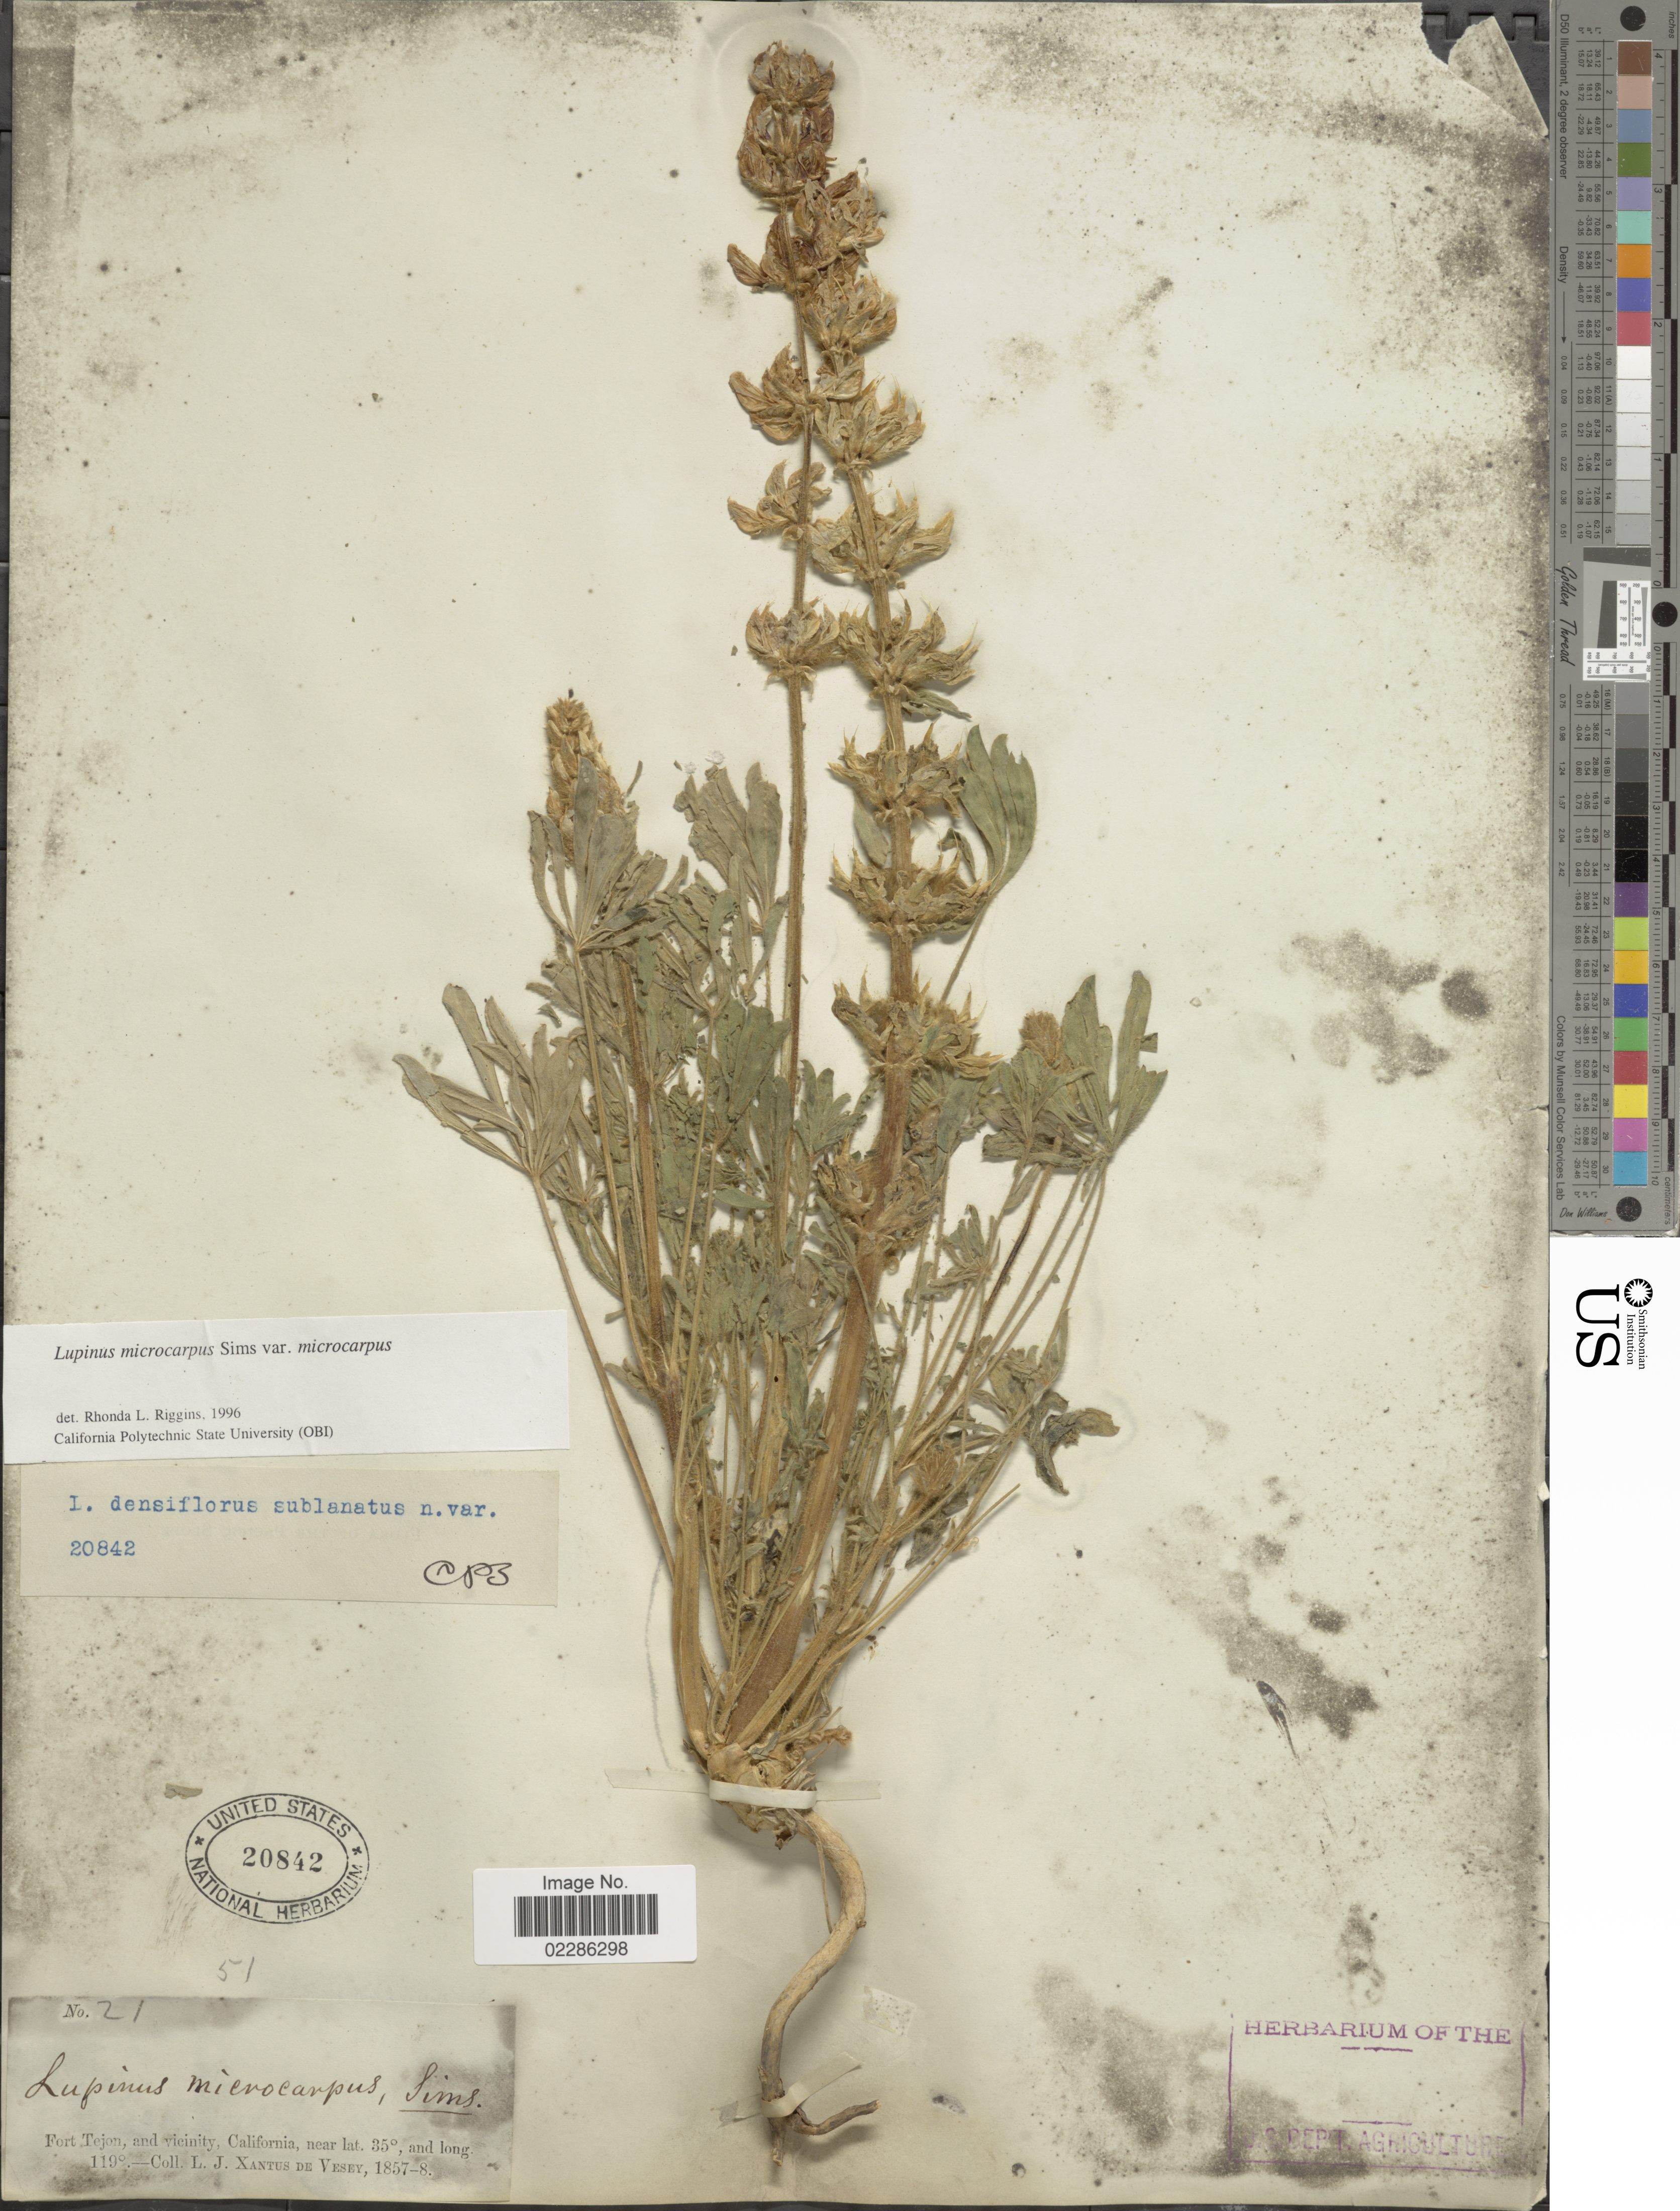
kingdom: Plantae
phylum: Tracheophyta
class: Magnoliopsida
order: Fabales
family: Fabaceae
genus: Lupinus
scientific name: Lupinus microcarpus var. microcarpus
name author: Sims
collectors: L. Xantus de Vesey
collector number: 21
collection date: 1857/1858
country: United States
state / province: California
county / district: Kern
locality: Fort Tejon, and vicinity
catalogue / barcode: US 20842